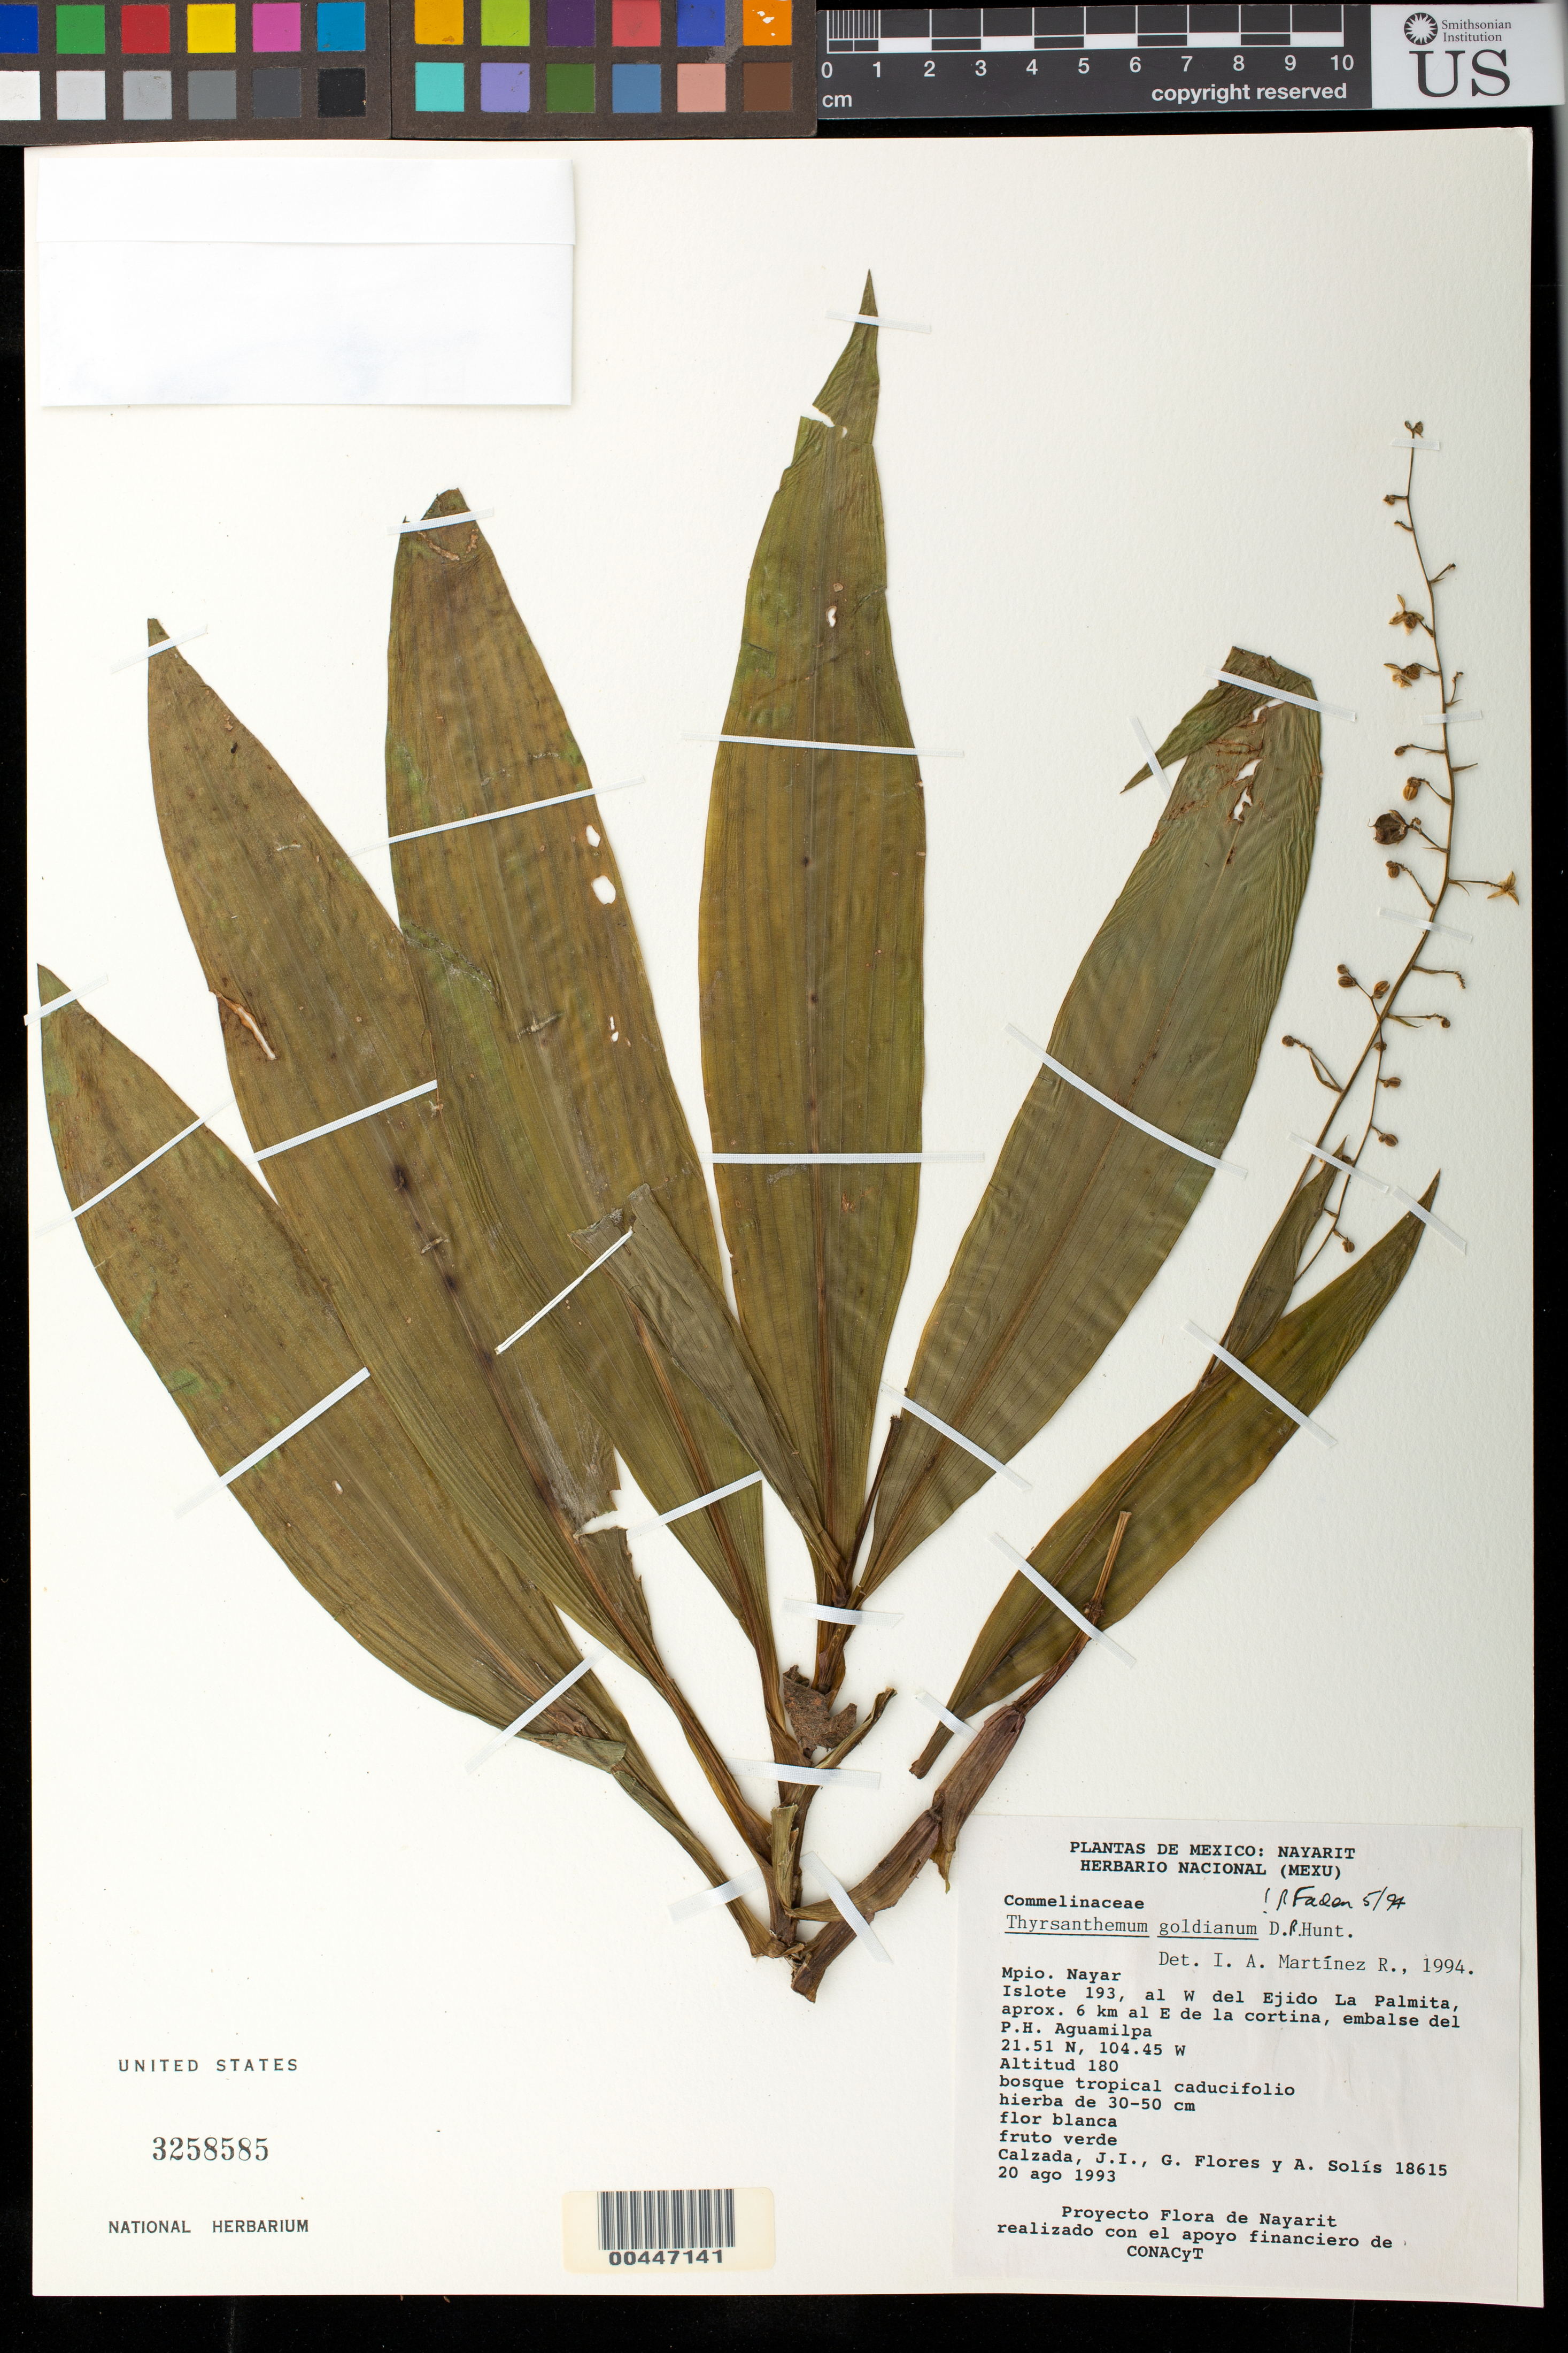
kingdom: Plantae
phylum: Tracheophyta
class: Liliopsida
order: Commelinales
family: Commelinaceae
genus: Thyrsanthemum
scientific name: Thyrsanthemum goldianum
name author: D.R. Hunt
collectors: J. I. Calzada, G. Flores F. & A. Solis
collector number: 18615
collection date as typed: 20 Aug 1993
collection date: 1993-08-20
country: Mexico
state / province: Nayarit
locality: Nayar, islote 193, W of ejido la palmita, E of cortina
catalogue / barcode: US 3258585